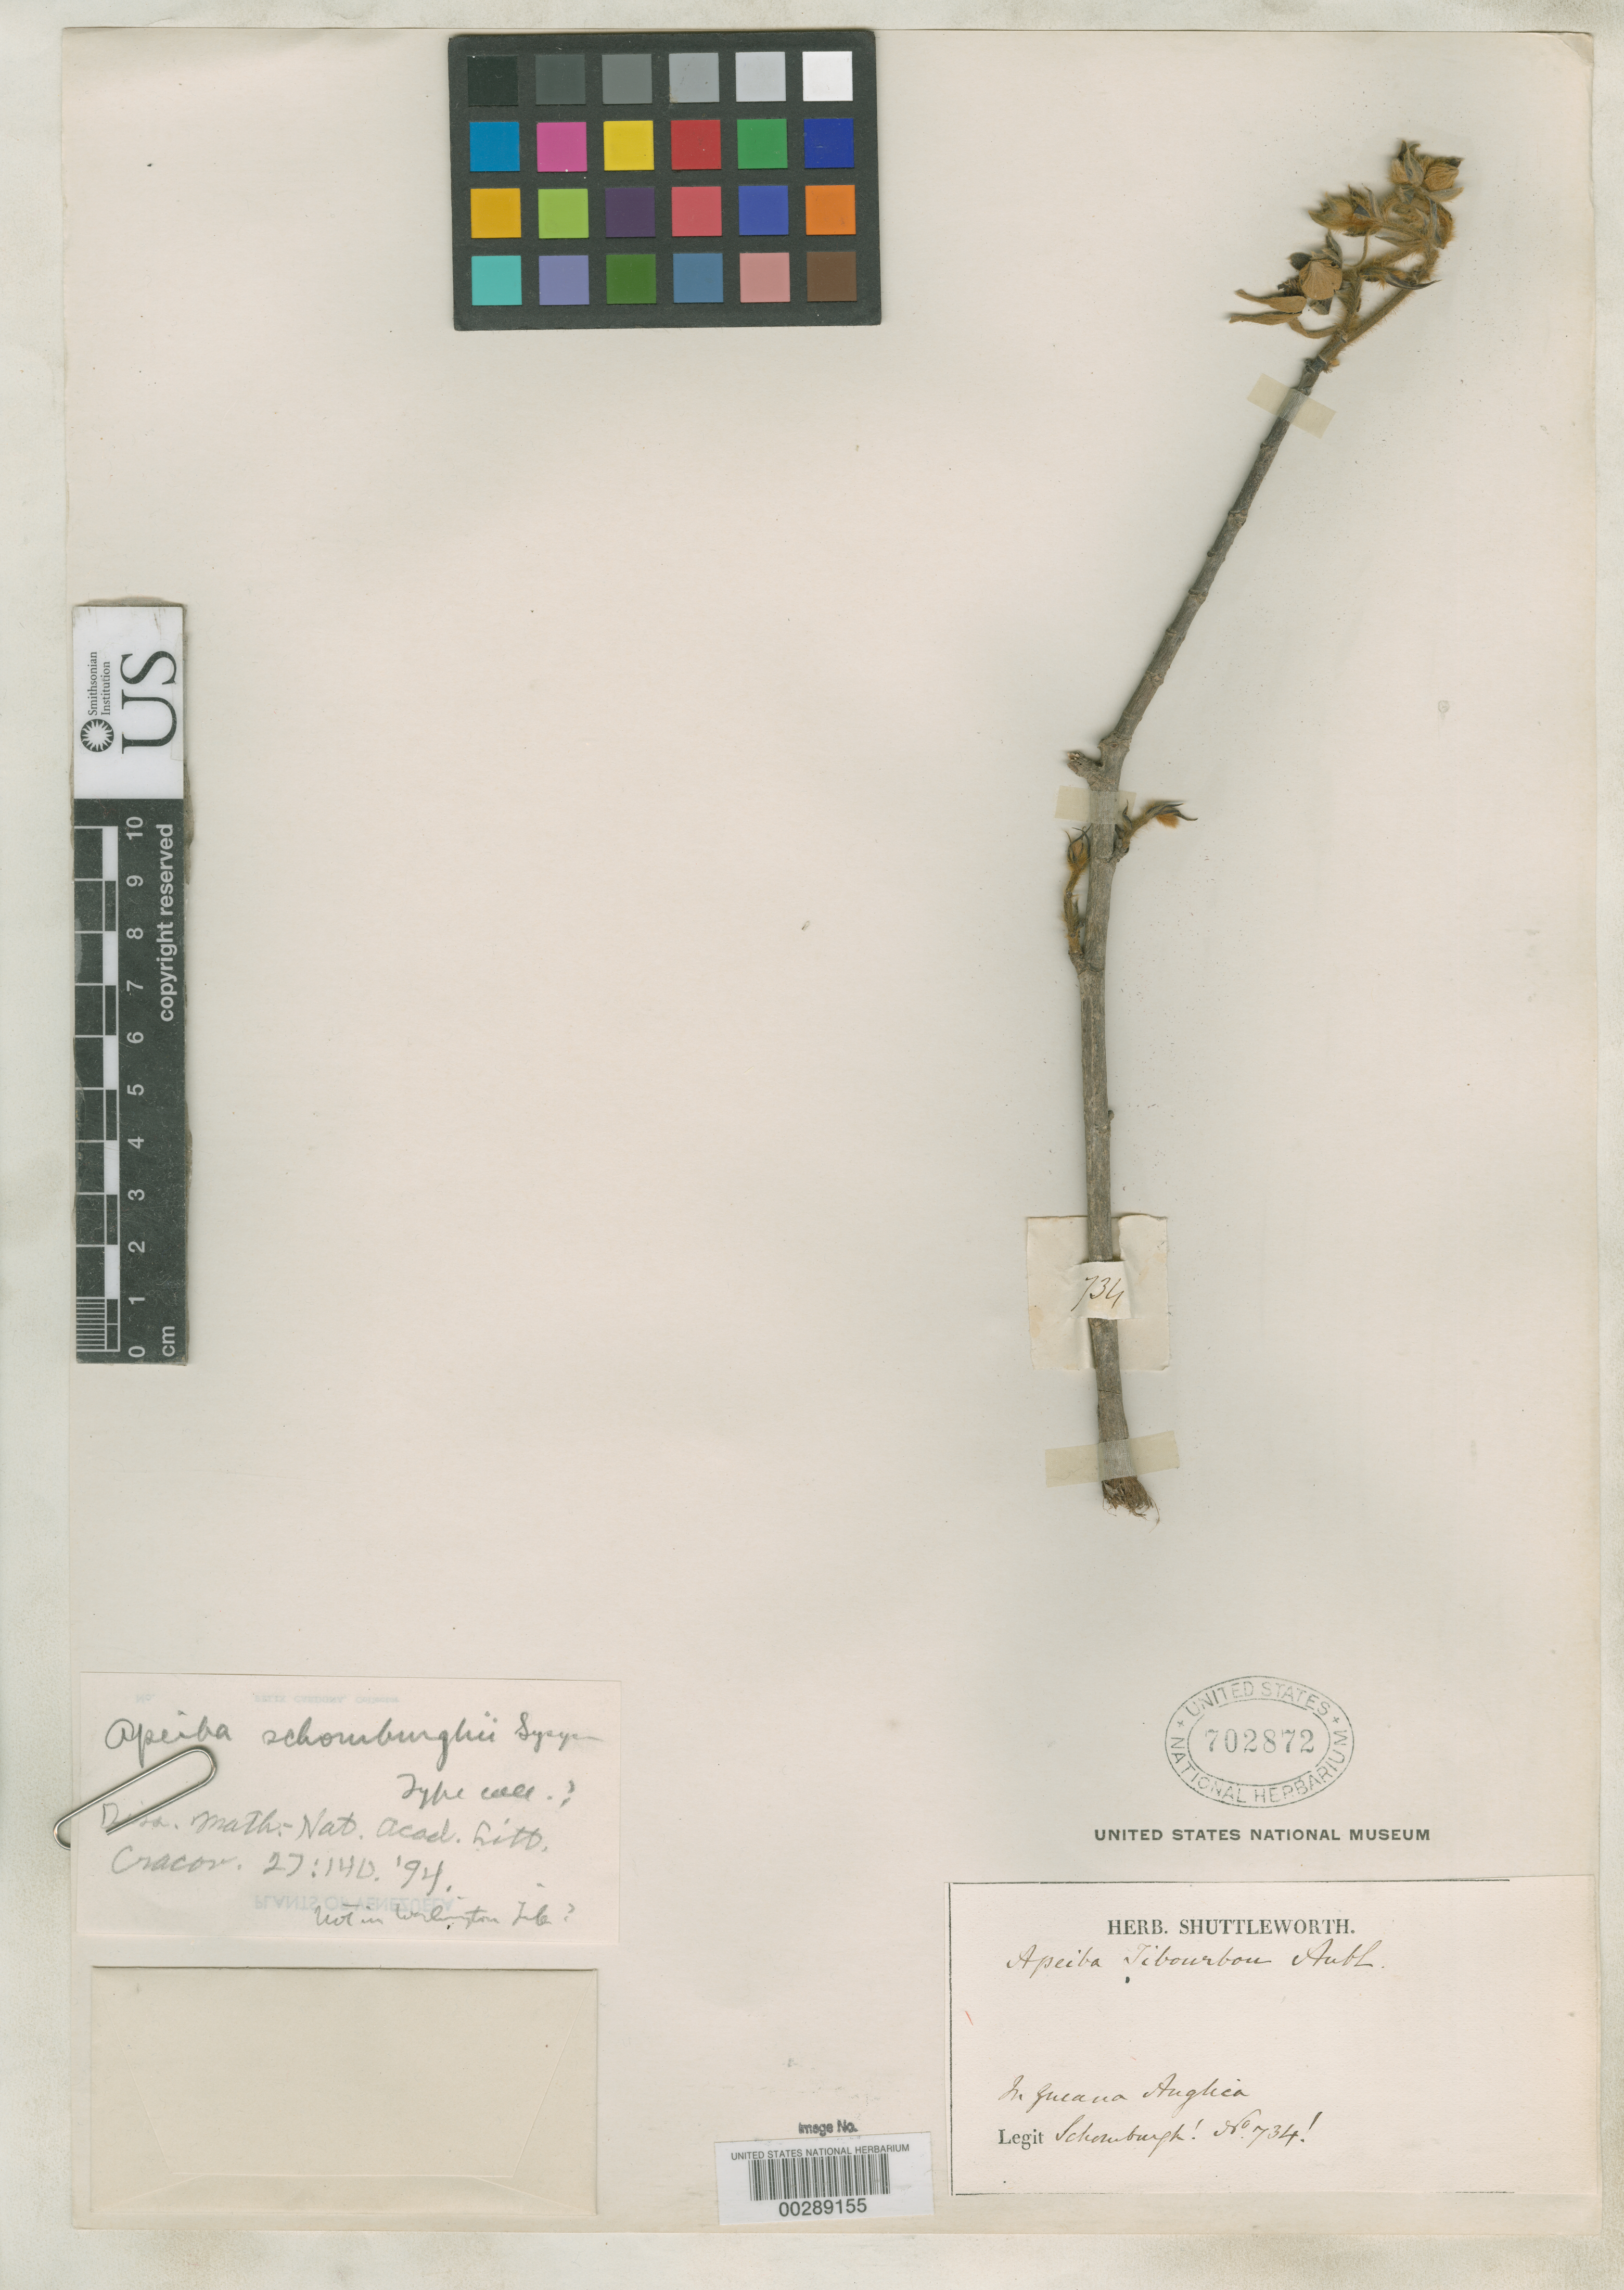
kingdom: Plantae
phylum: Tracheophyta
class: Magnoliopsida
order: Malvales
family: Malvaceae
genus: Apeiba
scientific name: Apeiba schomburgkii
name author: Szyszyl.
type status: Isotype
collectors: R. H. Schomburgk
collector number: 734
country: Guyana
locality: In Guiana Anglica.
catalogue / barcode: US 702872